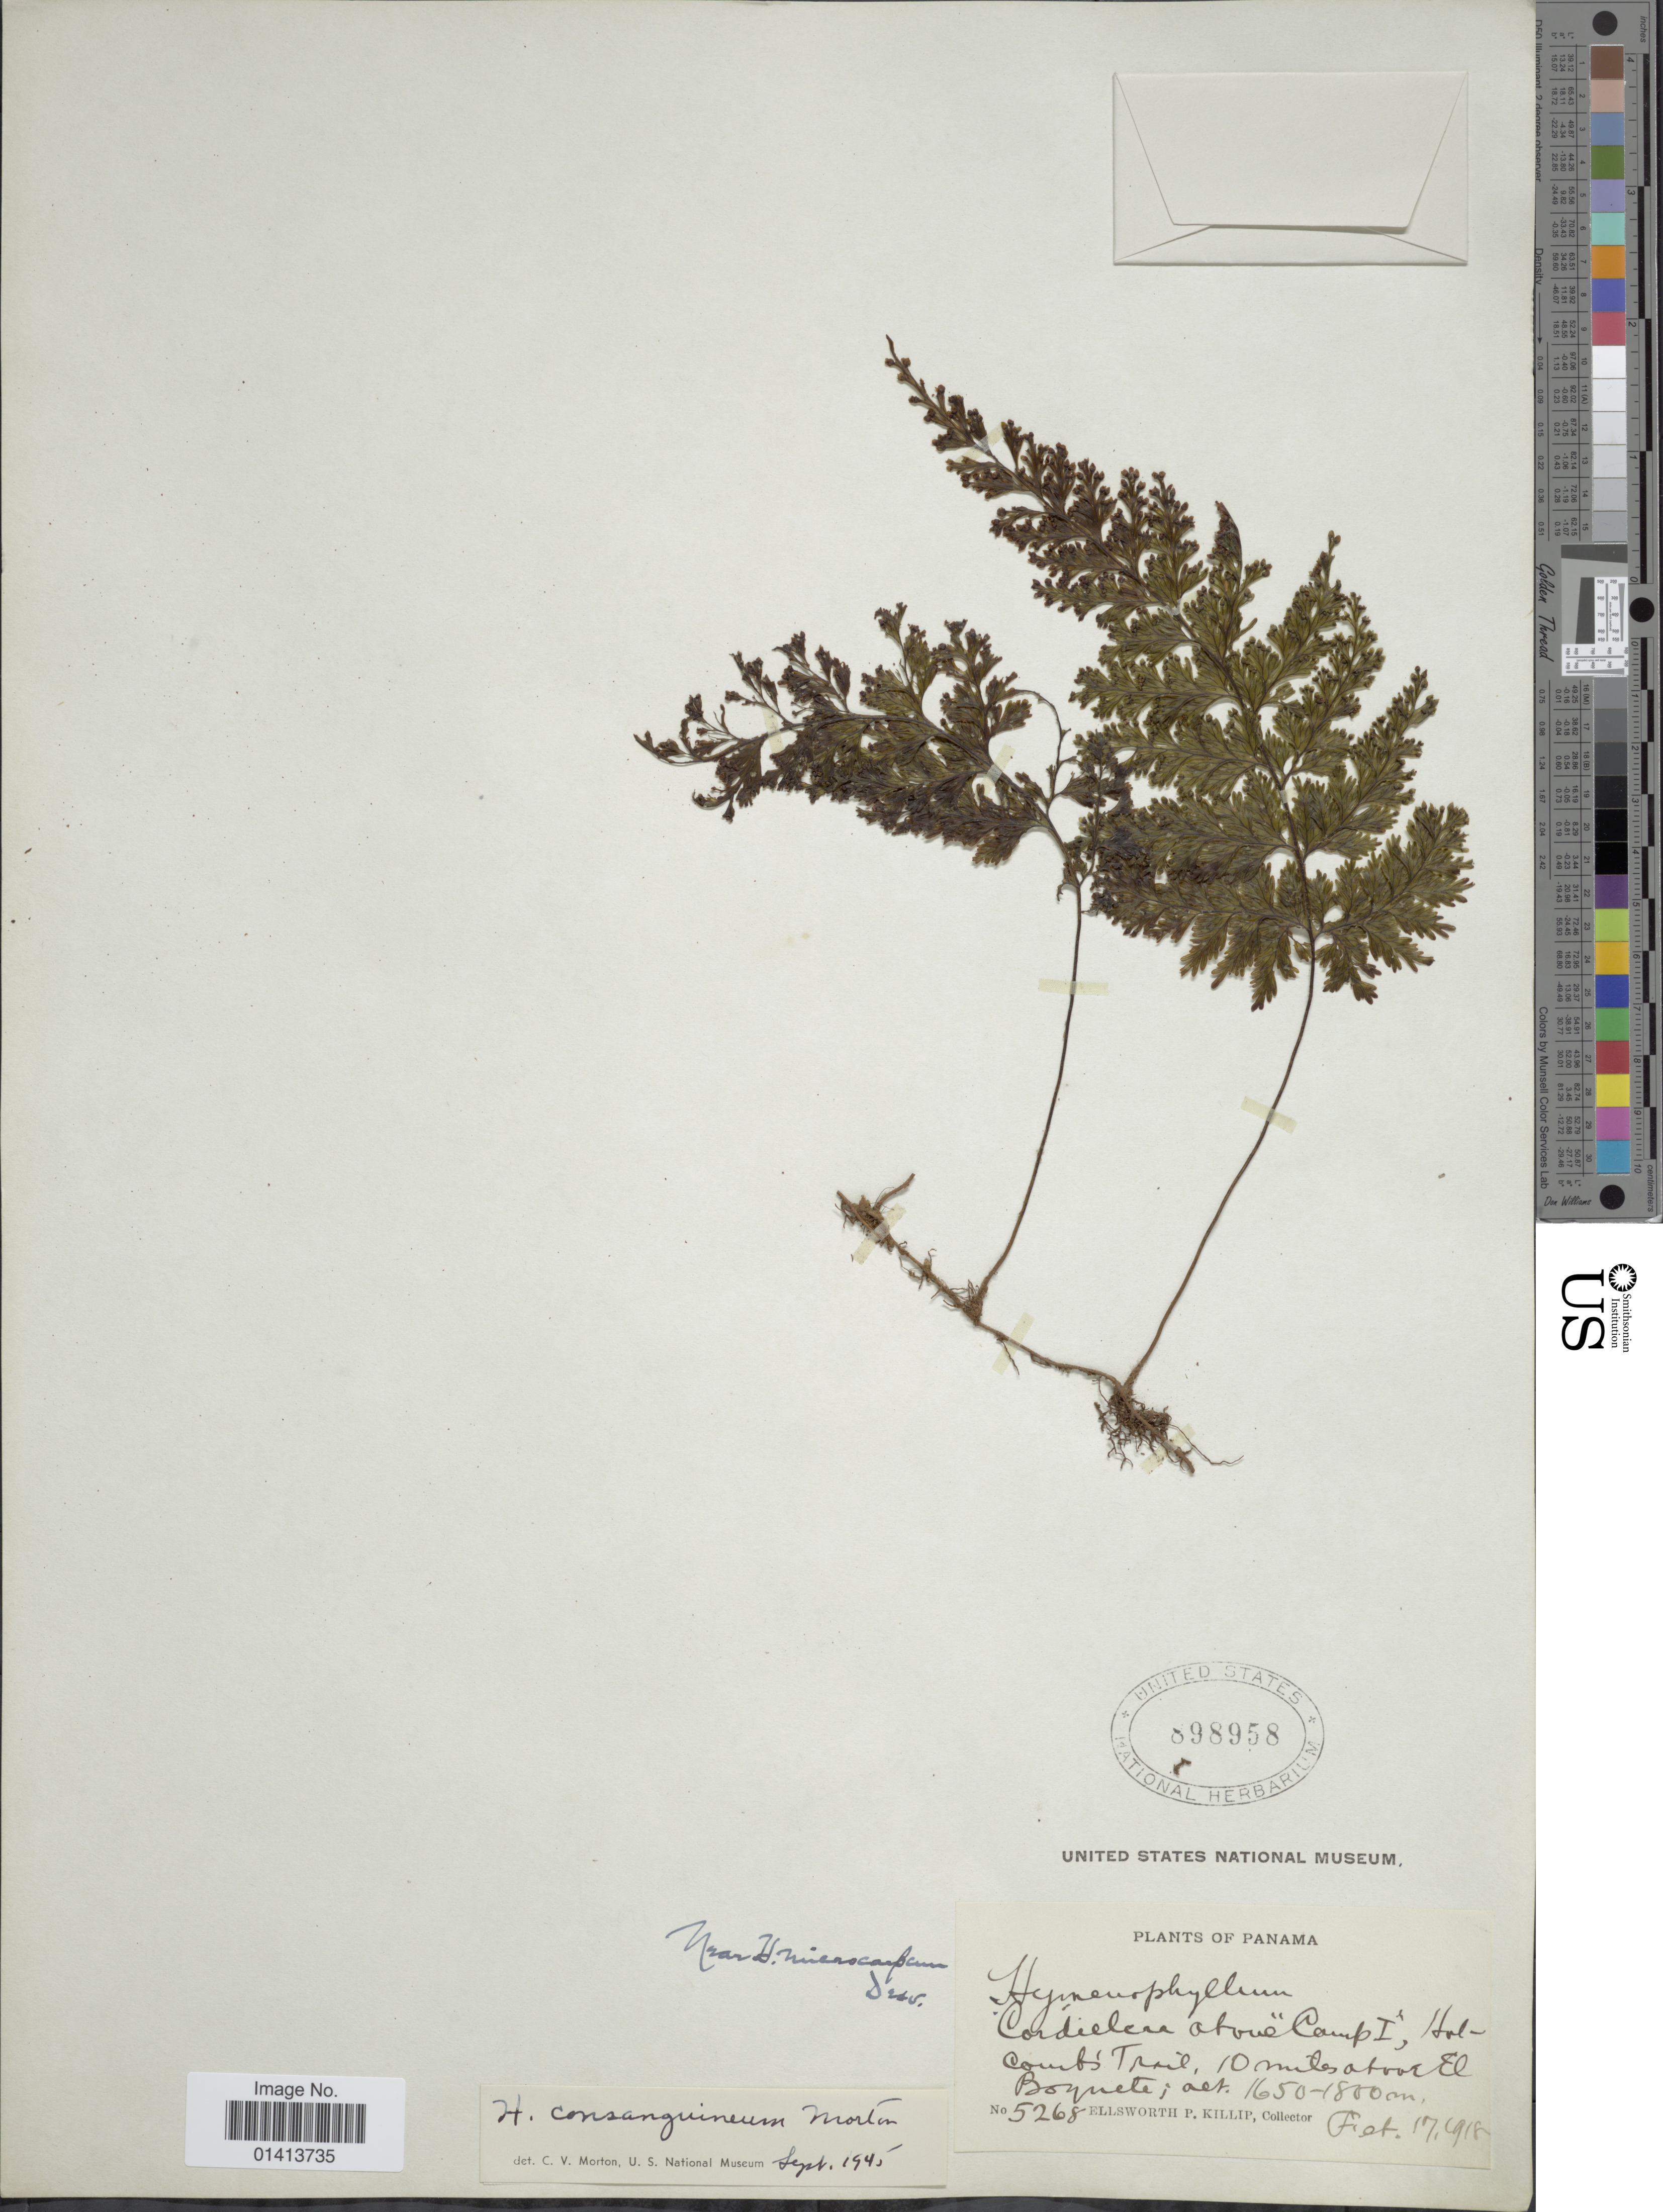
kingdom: Plantae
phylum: Tracheophyta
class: Polypodiopsida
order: Hymenophyllales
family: Hymenophyllaceae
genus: Hymenophyllum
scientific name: Hymenophyllum consanguineum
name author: C.V. Morton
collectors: E. P. Killip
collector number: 5268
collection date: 1917-02-17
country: Panama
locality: Cordillera above 'Camp I', Holcombs Trail, 10 miles above El Boquete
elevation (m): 1650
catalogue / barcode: US 898958